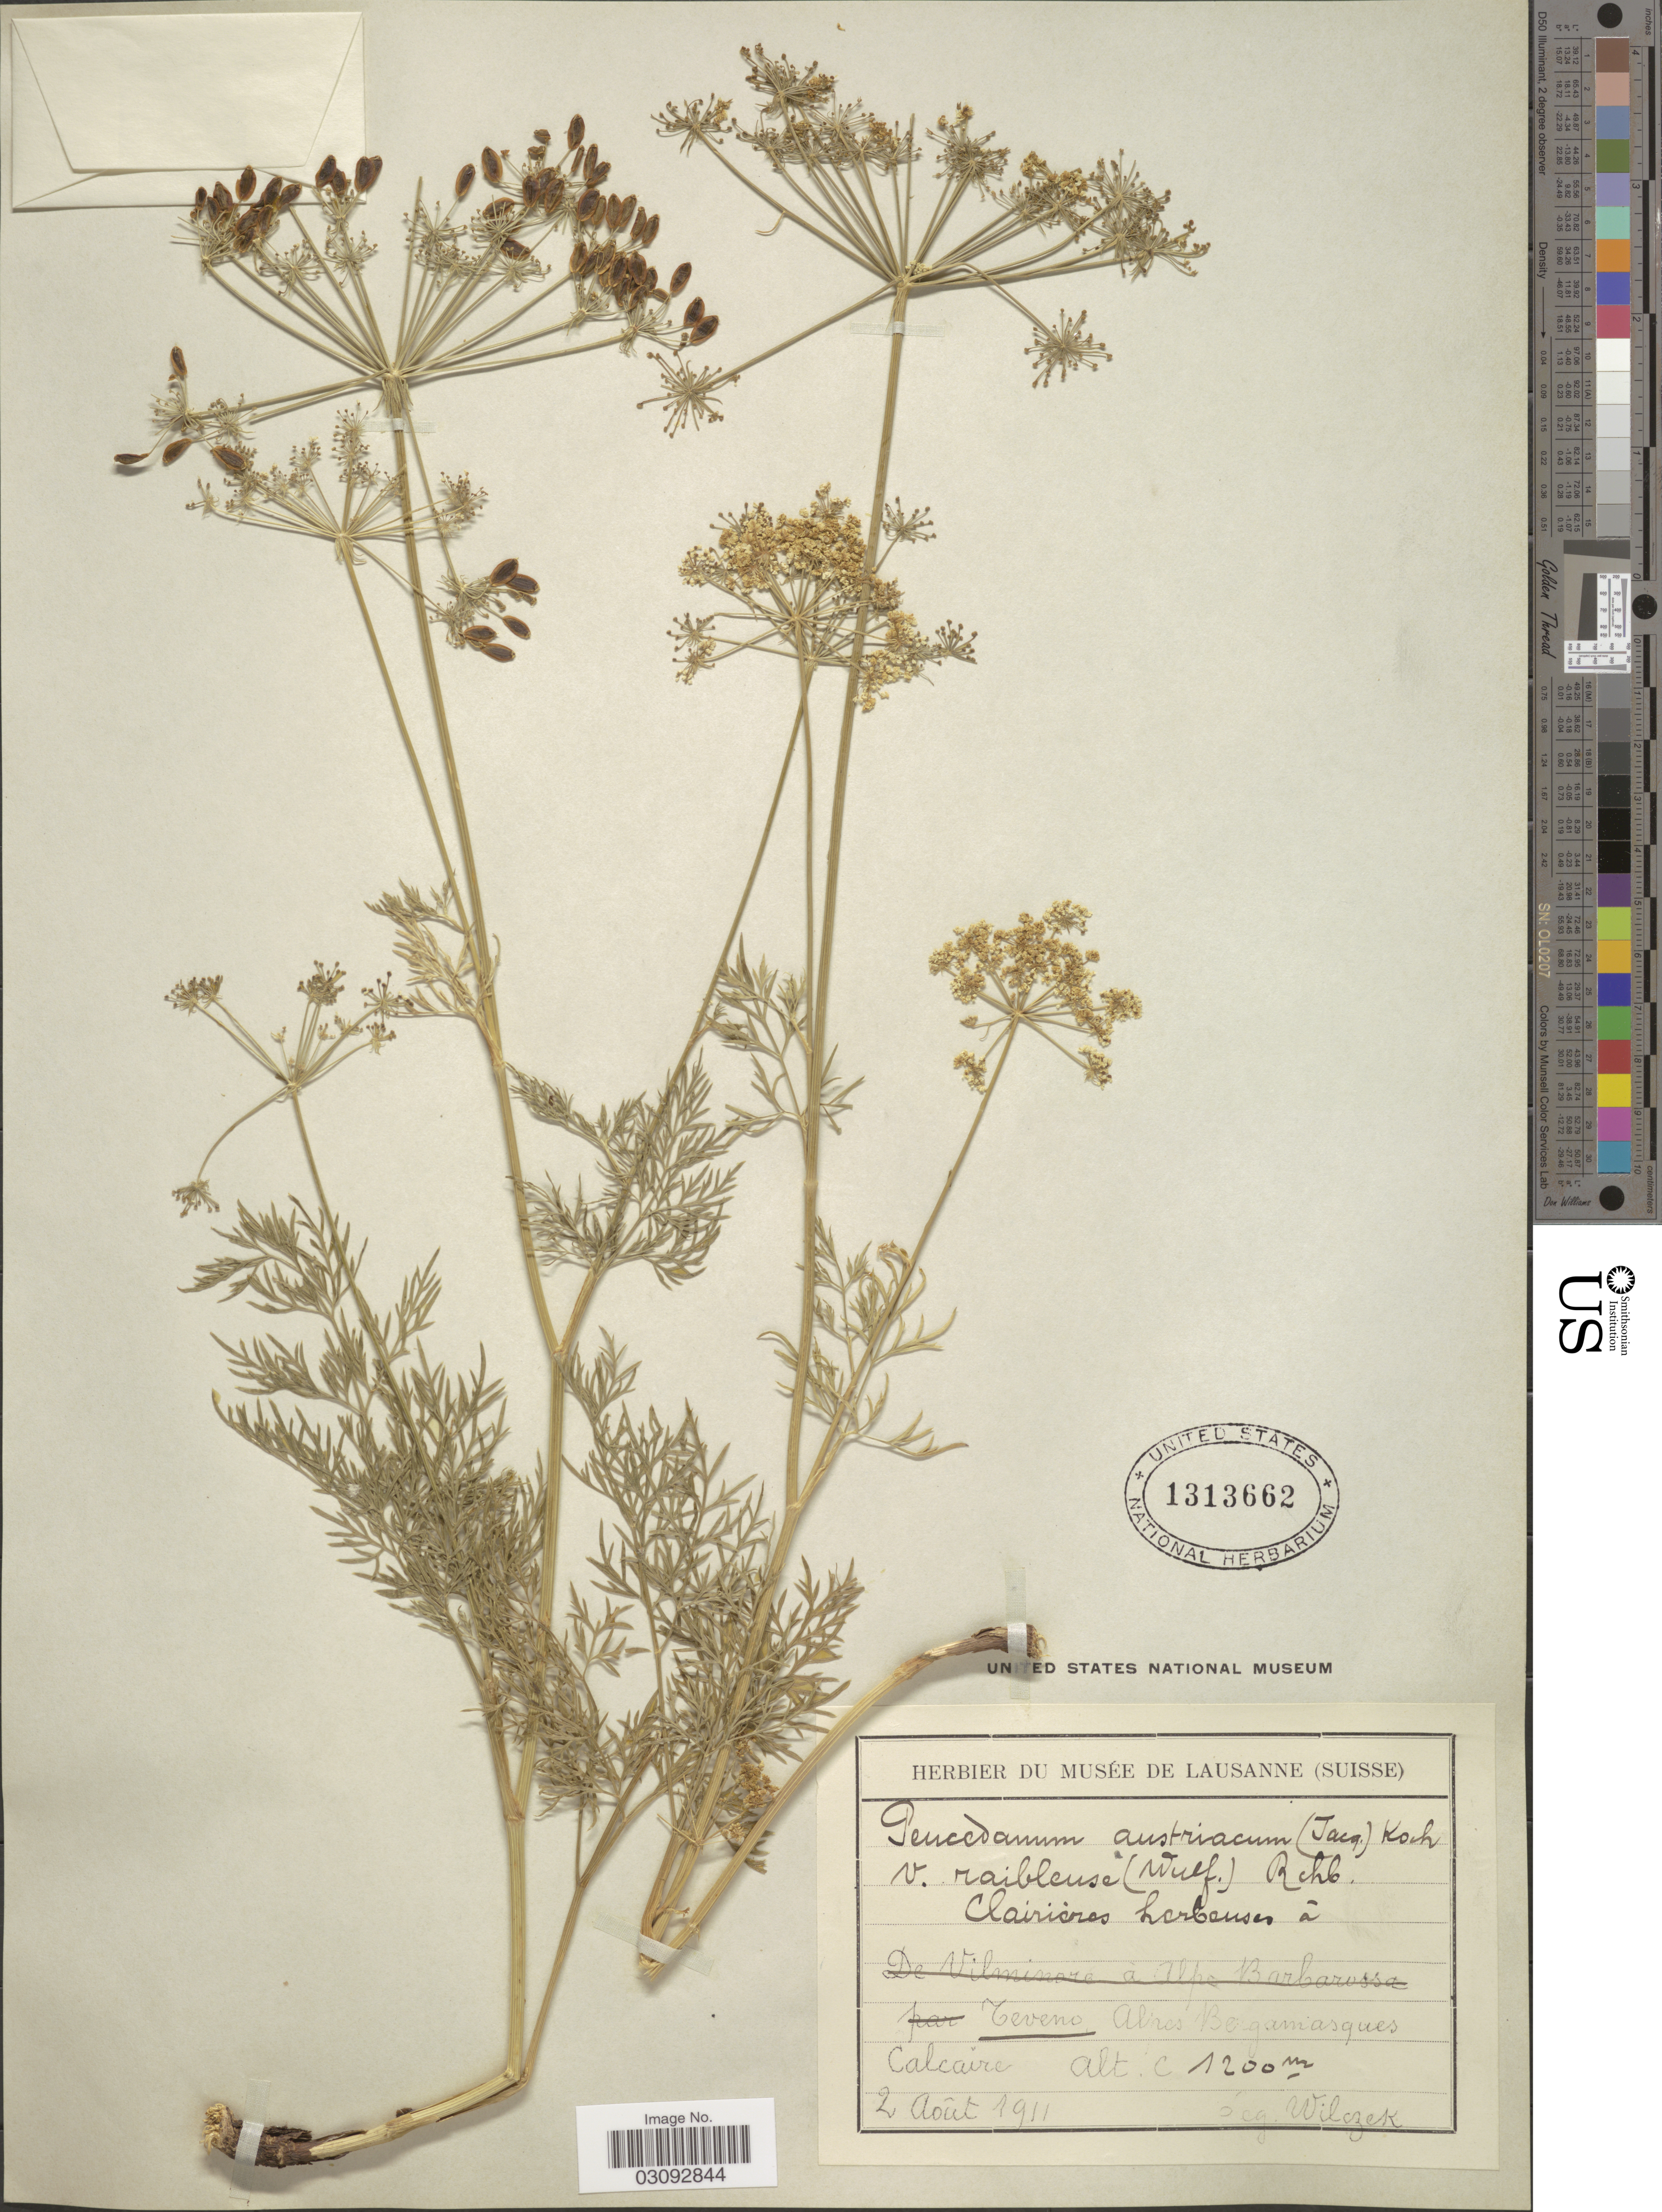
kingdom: Plantae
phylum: Tracheophyta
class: Magnoliopsida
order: Apiales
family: Apiaceae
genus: Peucedanum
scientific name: Peucedanum austriacum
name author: (Jacq.) W.D.J. Koch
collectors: Wilczek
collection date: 1911-08-02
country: Italy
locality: Teveno Alpes Bergamasques Calcaire.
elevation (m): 1200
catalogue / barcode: US 1313662